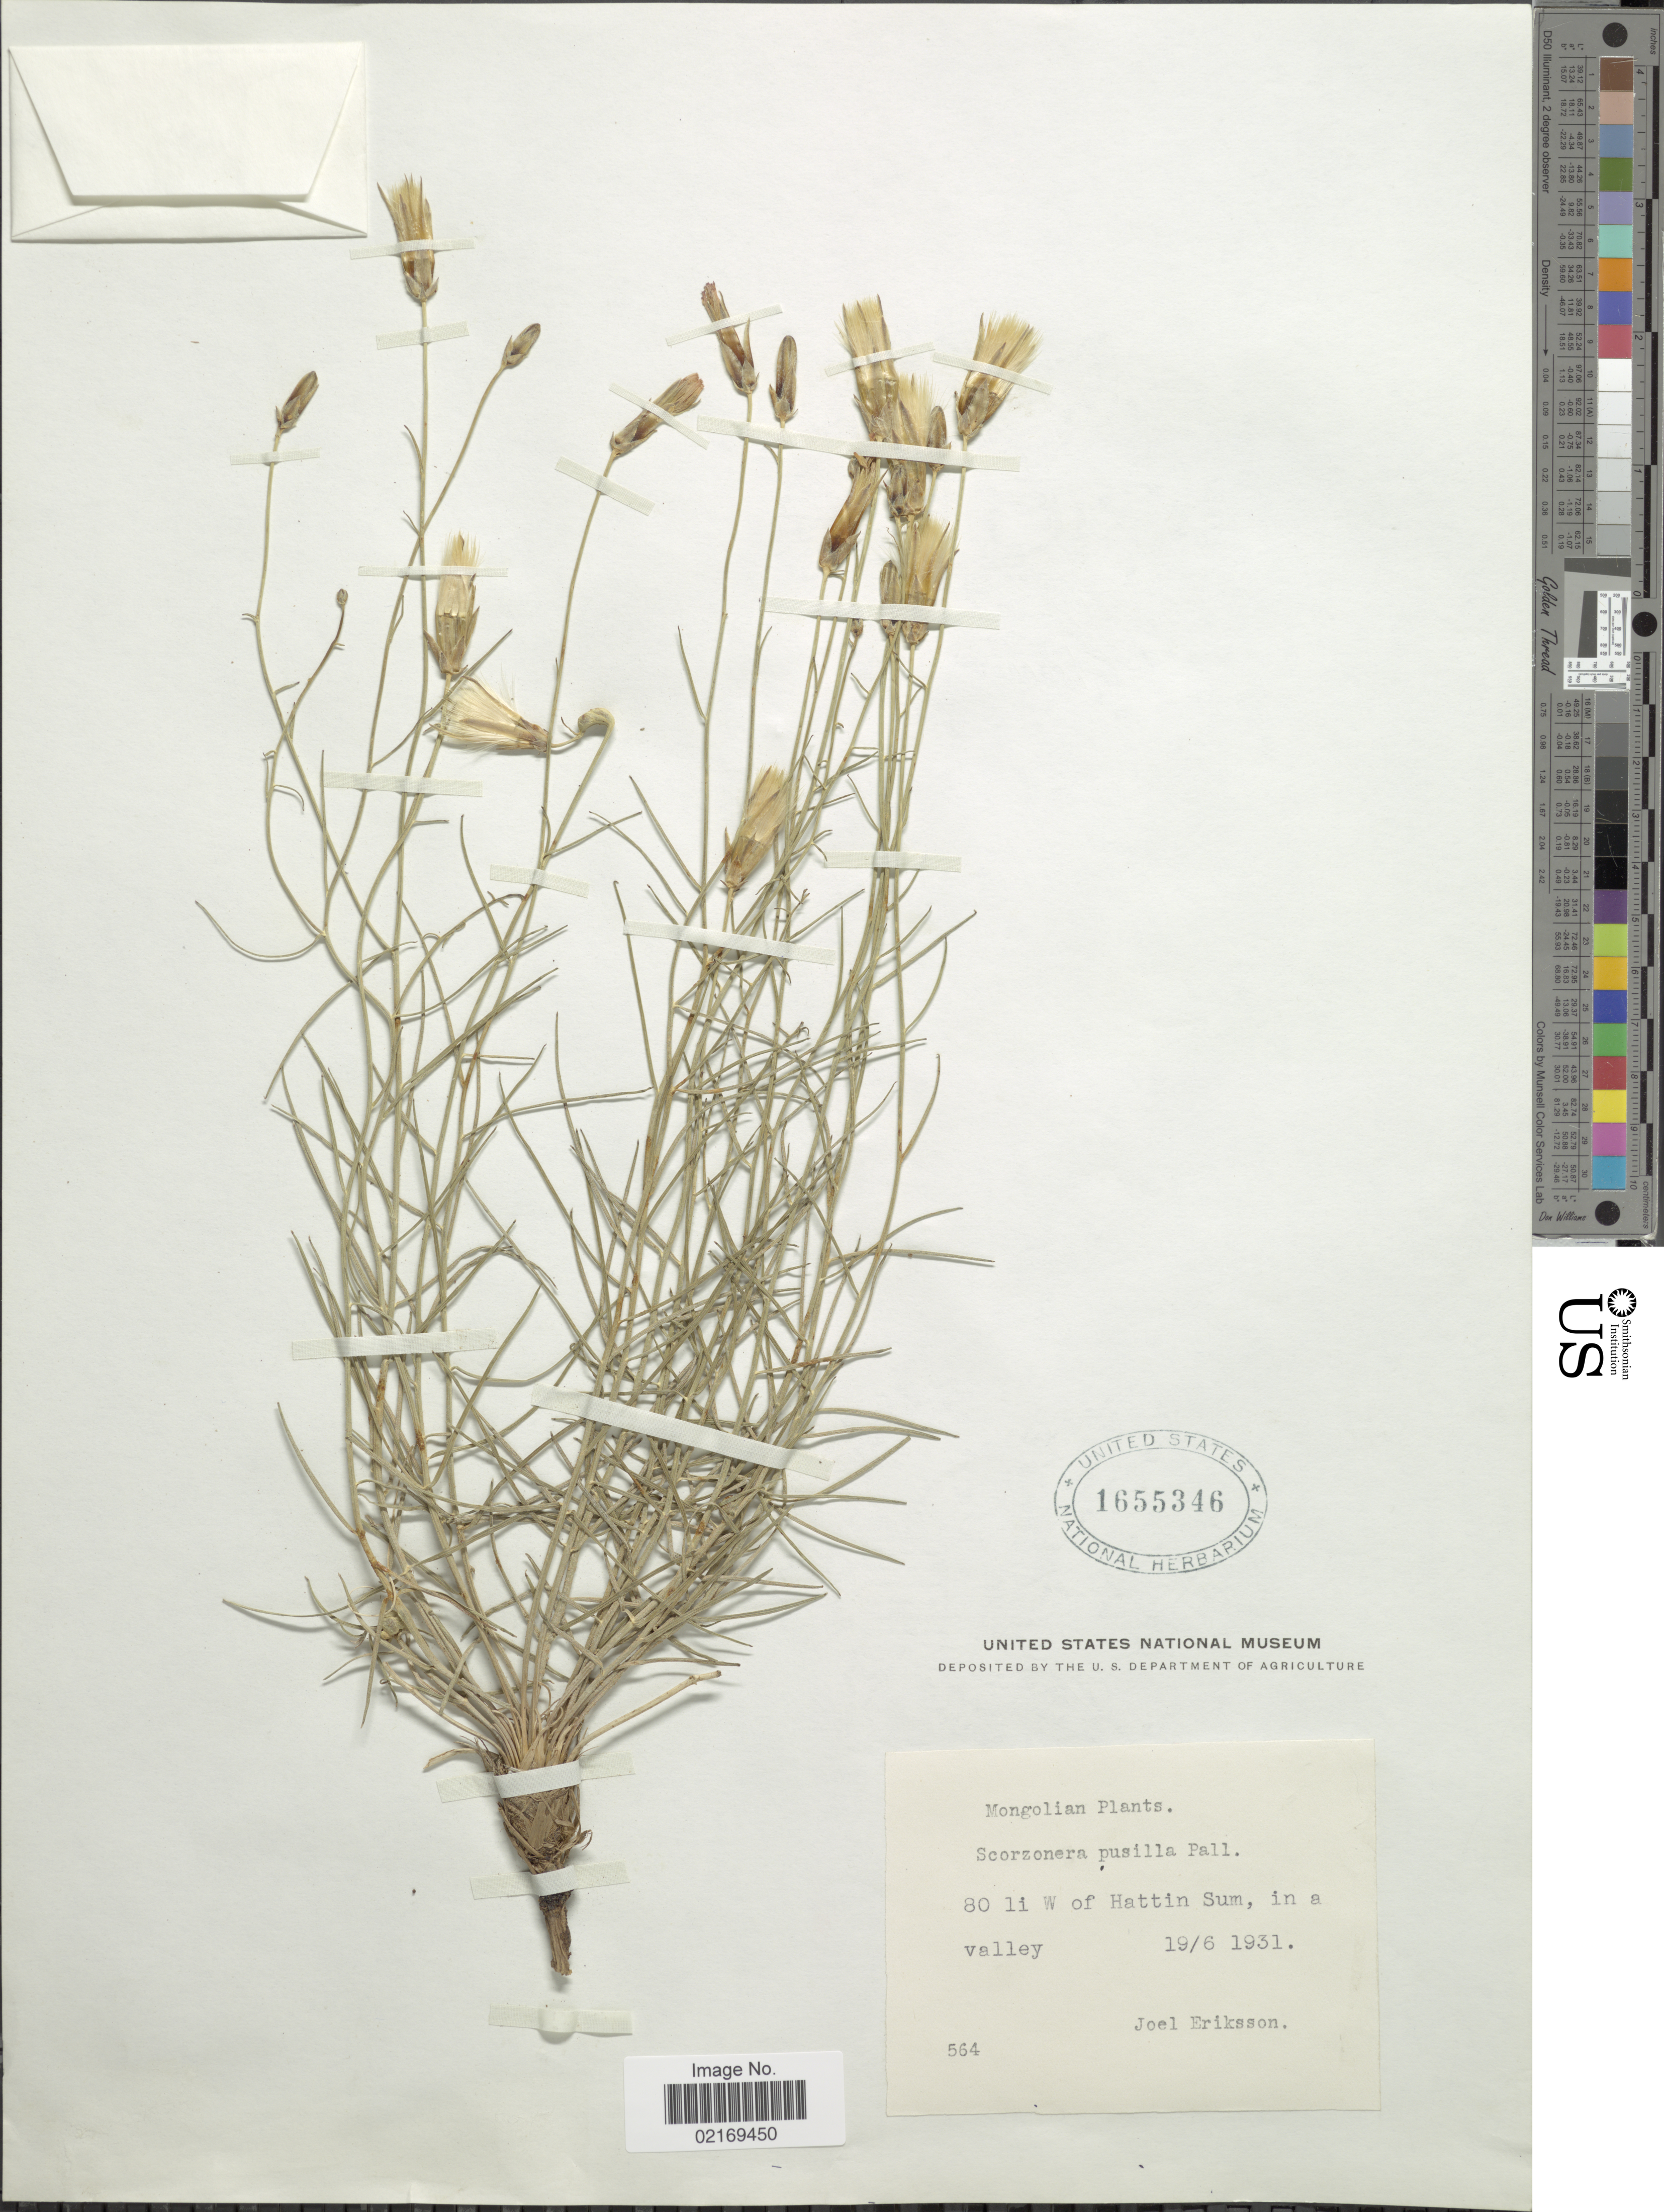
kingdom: Plantae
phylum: Tracheophyta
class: Magnoliopsida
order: Asterales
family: Asteraceae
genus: Takhtajaniantha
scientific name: Takhtajaniantha pusilla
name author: (Pall.) Nazarova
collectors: J. Eriksson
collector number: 564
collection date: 1931-06-19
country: Mongolia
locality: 80 li W of Hattin Sum, in a valley.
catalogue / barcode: US 1655346